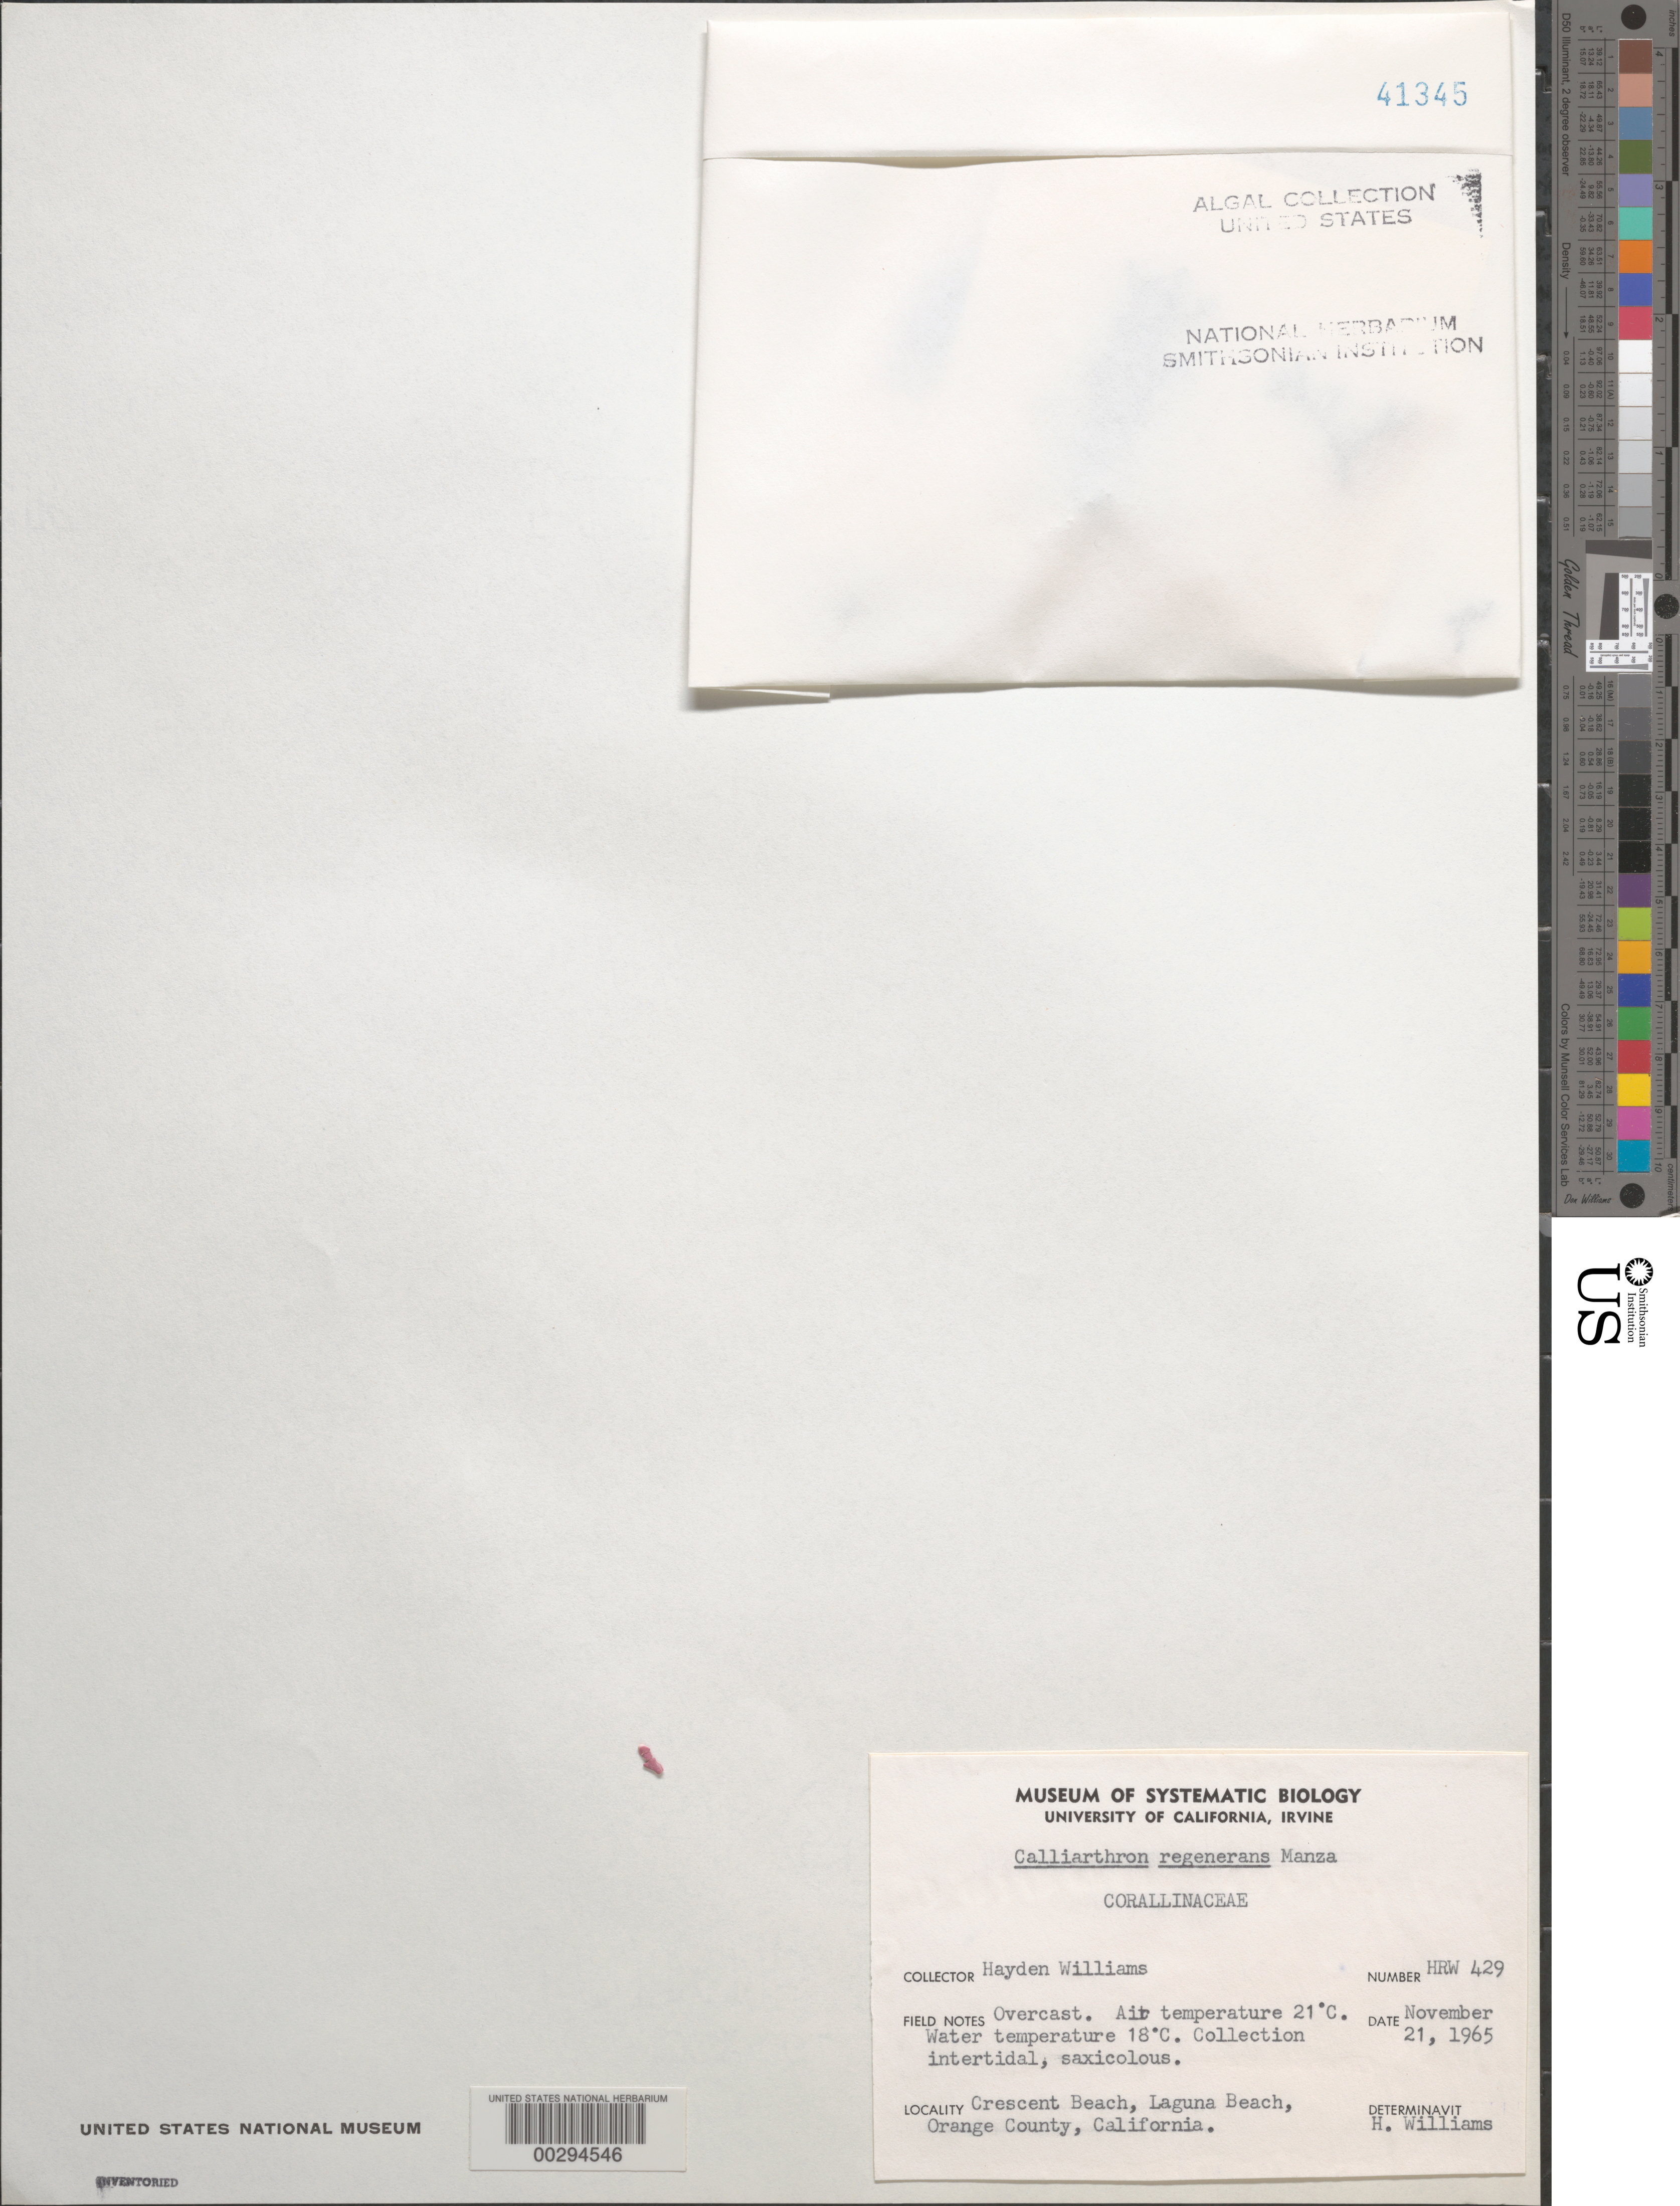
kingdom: Plantae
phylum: Rhodophyta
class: Florideophyceae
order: Corallinales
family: Corallinaceae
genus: Calliarthron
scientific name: Calliarthron tuberculosum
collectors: H. R. Williams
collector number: Hrw 429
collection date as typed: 21 Nov 1965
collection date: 1965-11-21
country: United States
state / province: California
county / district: Orange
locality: Crescent Beach, Laguna Beach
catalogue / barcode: US 41345